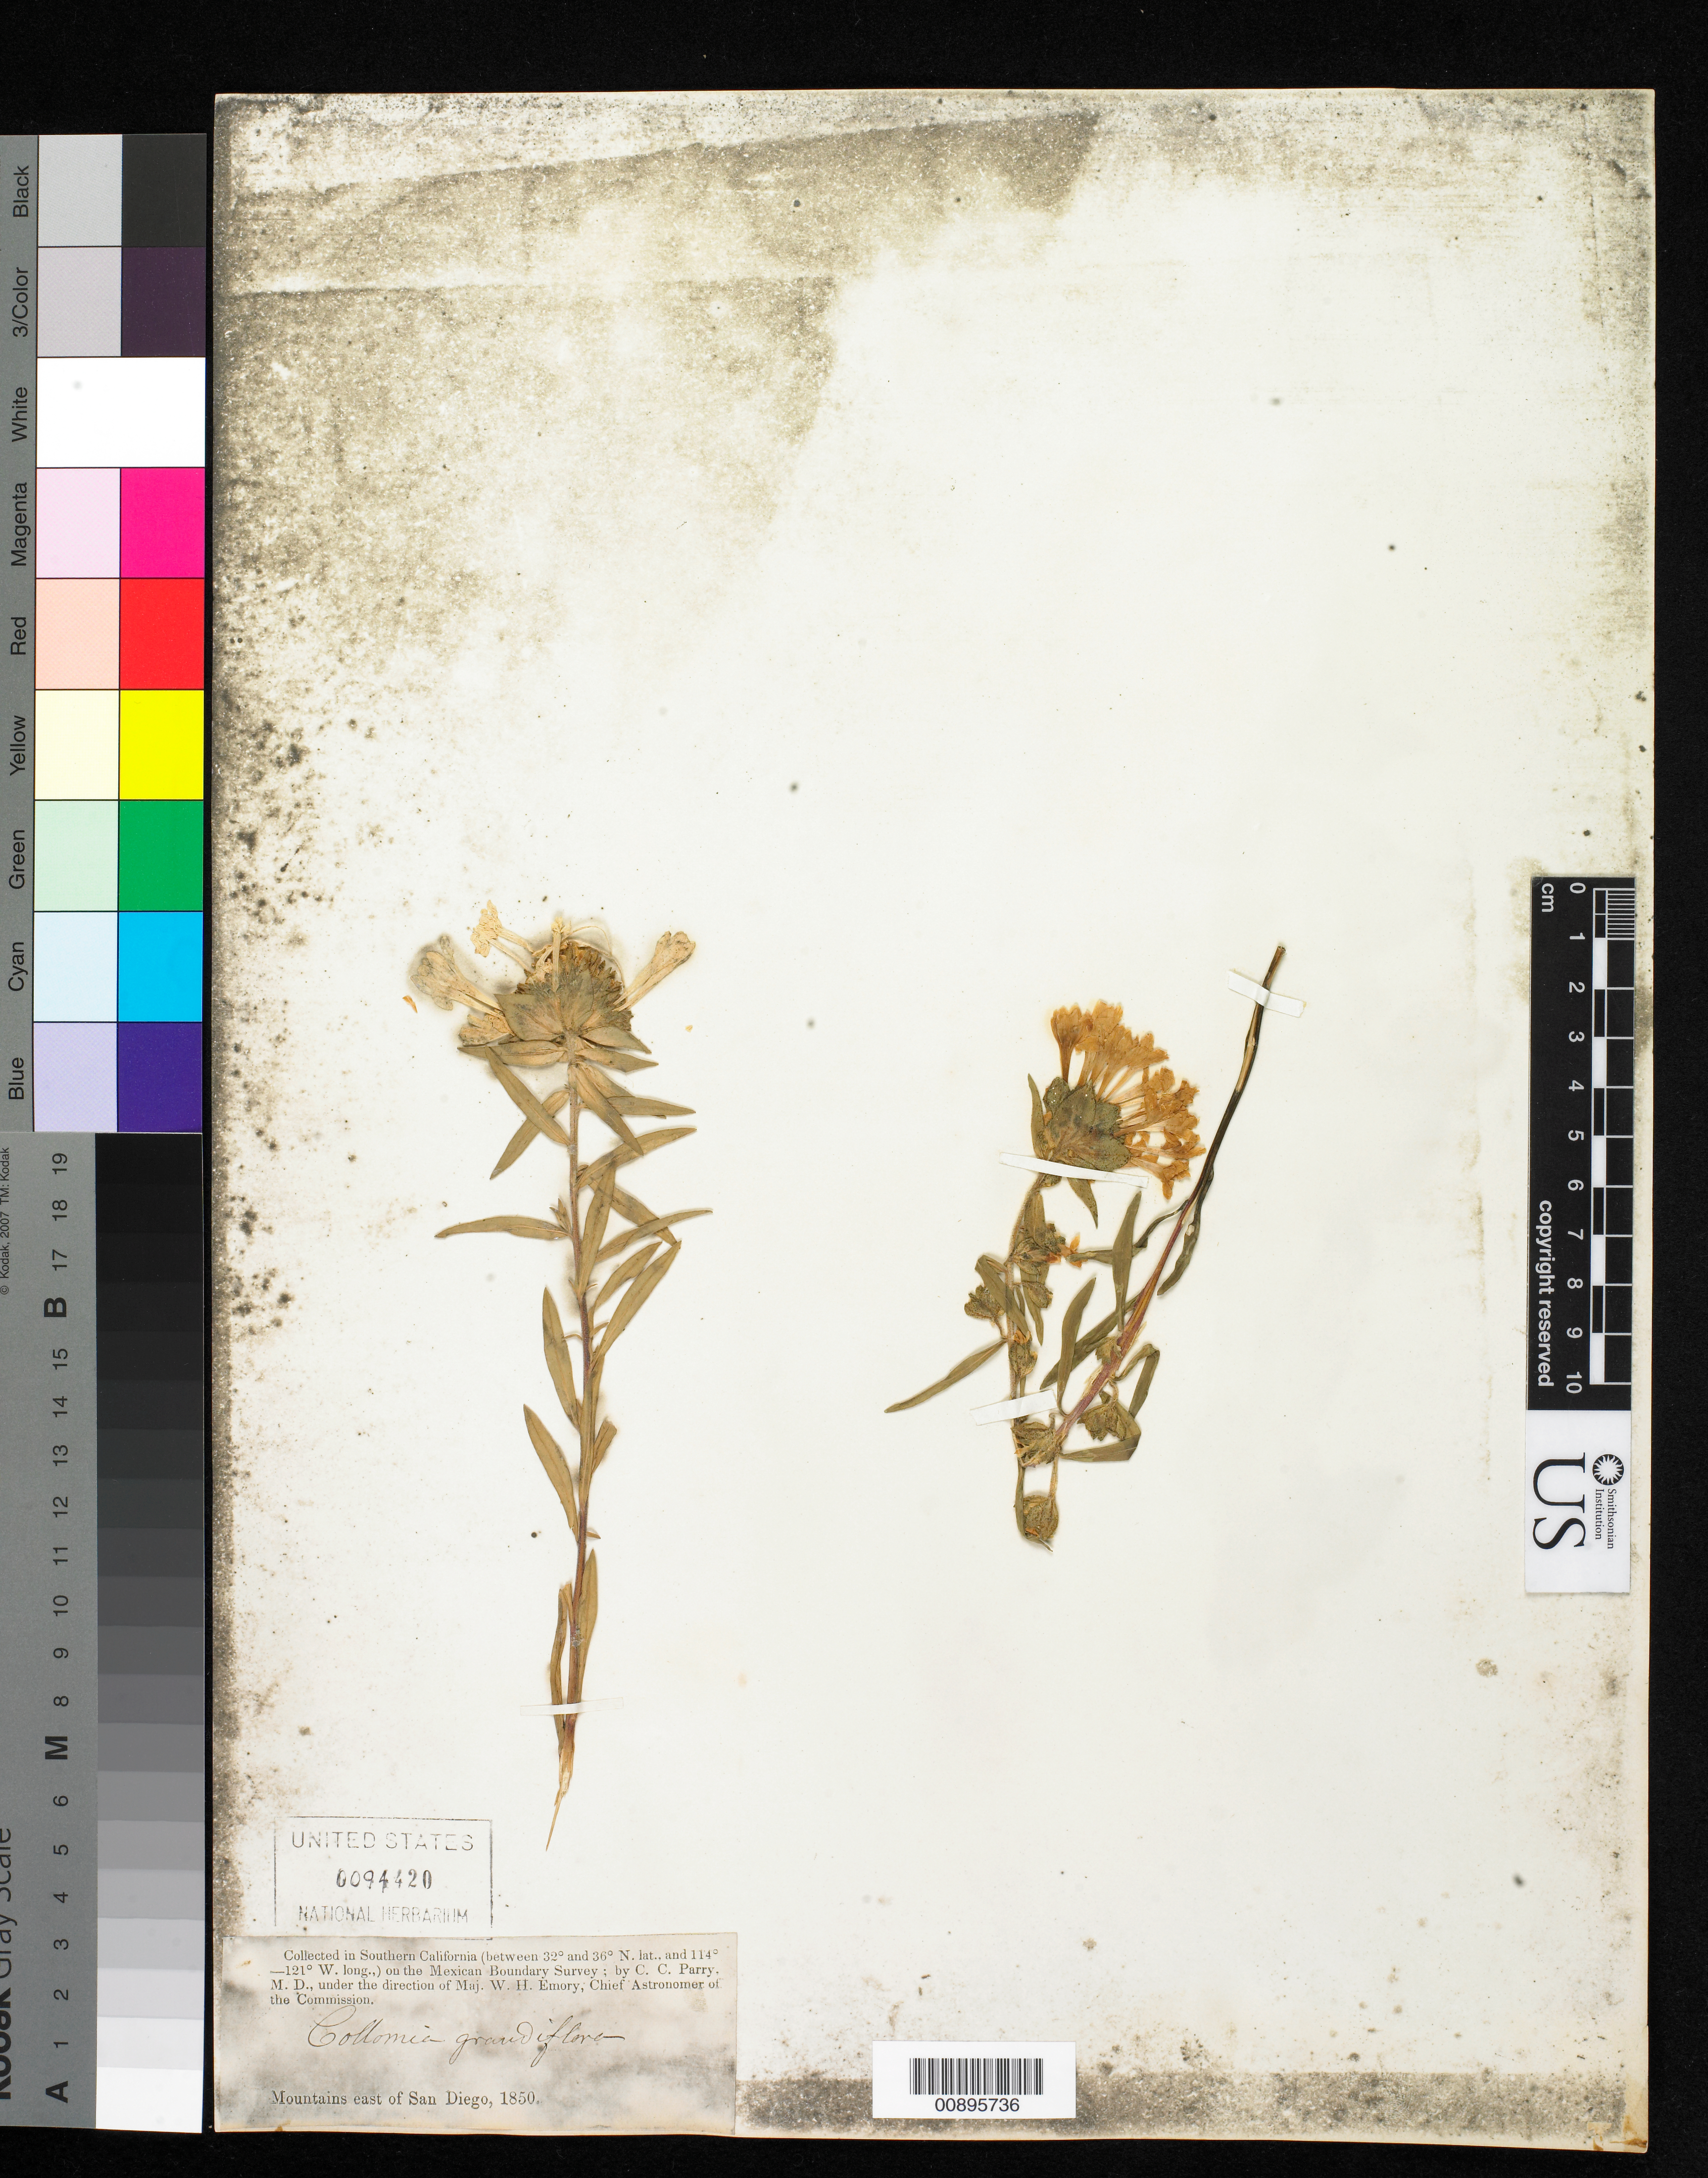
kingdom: Plantae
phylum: Tracheophyta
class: Magnoliopsida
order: Ericales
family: Polemoniaceae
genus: Collomia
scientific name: Collomia grandiflora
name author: Douglas ex Lindl.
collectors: C. C. Parry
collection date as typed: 1850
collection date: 1850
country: United States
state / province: California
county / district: San Diego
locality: Mountains east of San Diego, California.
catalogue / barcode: US 94420